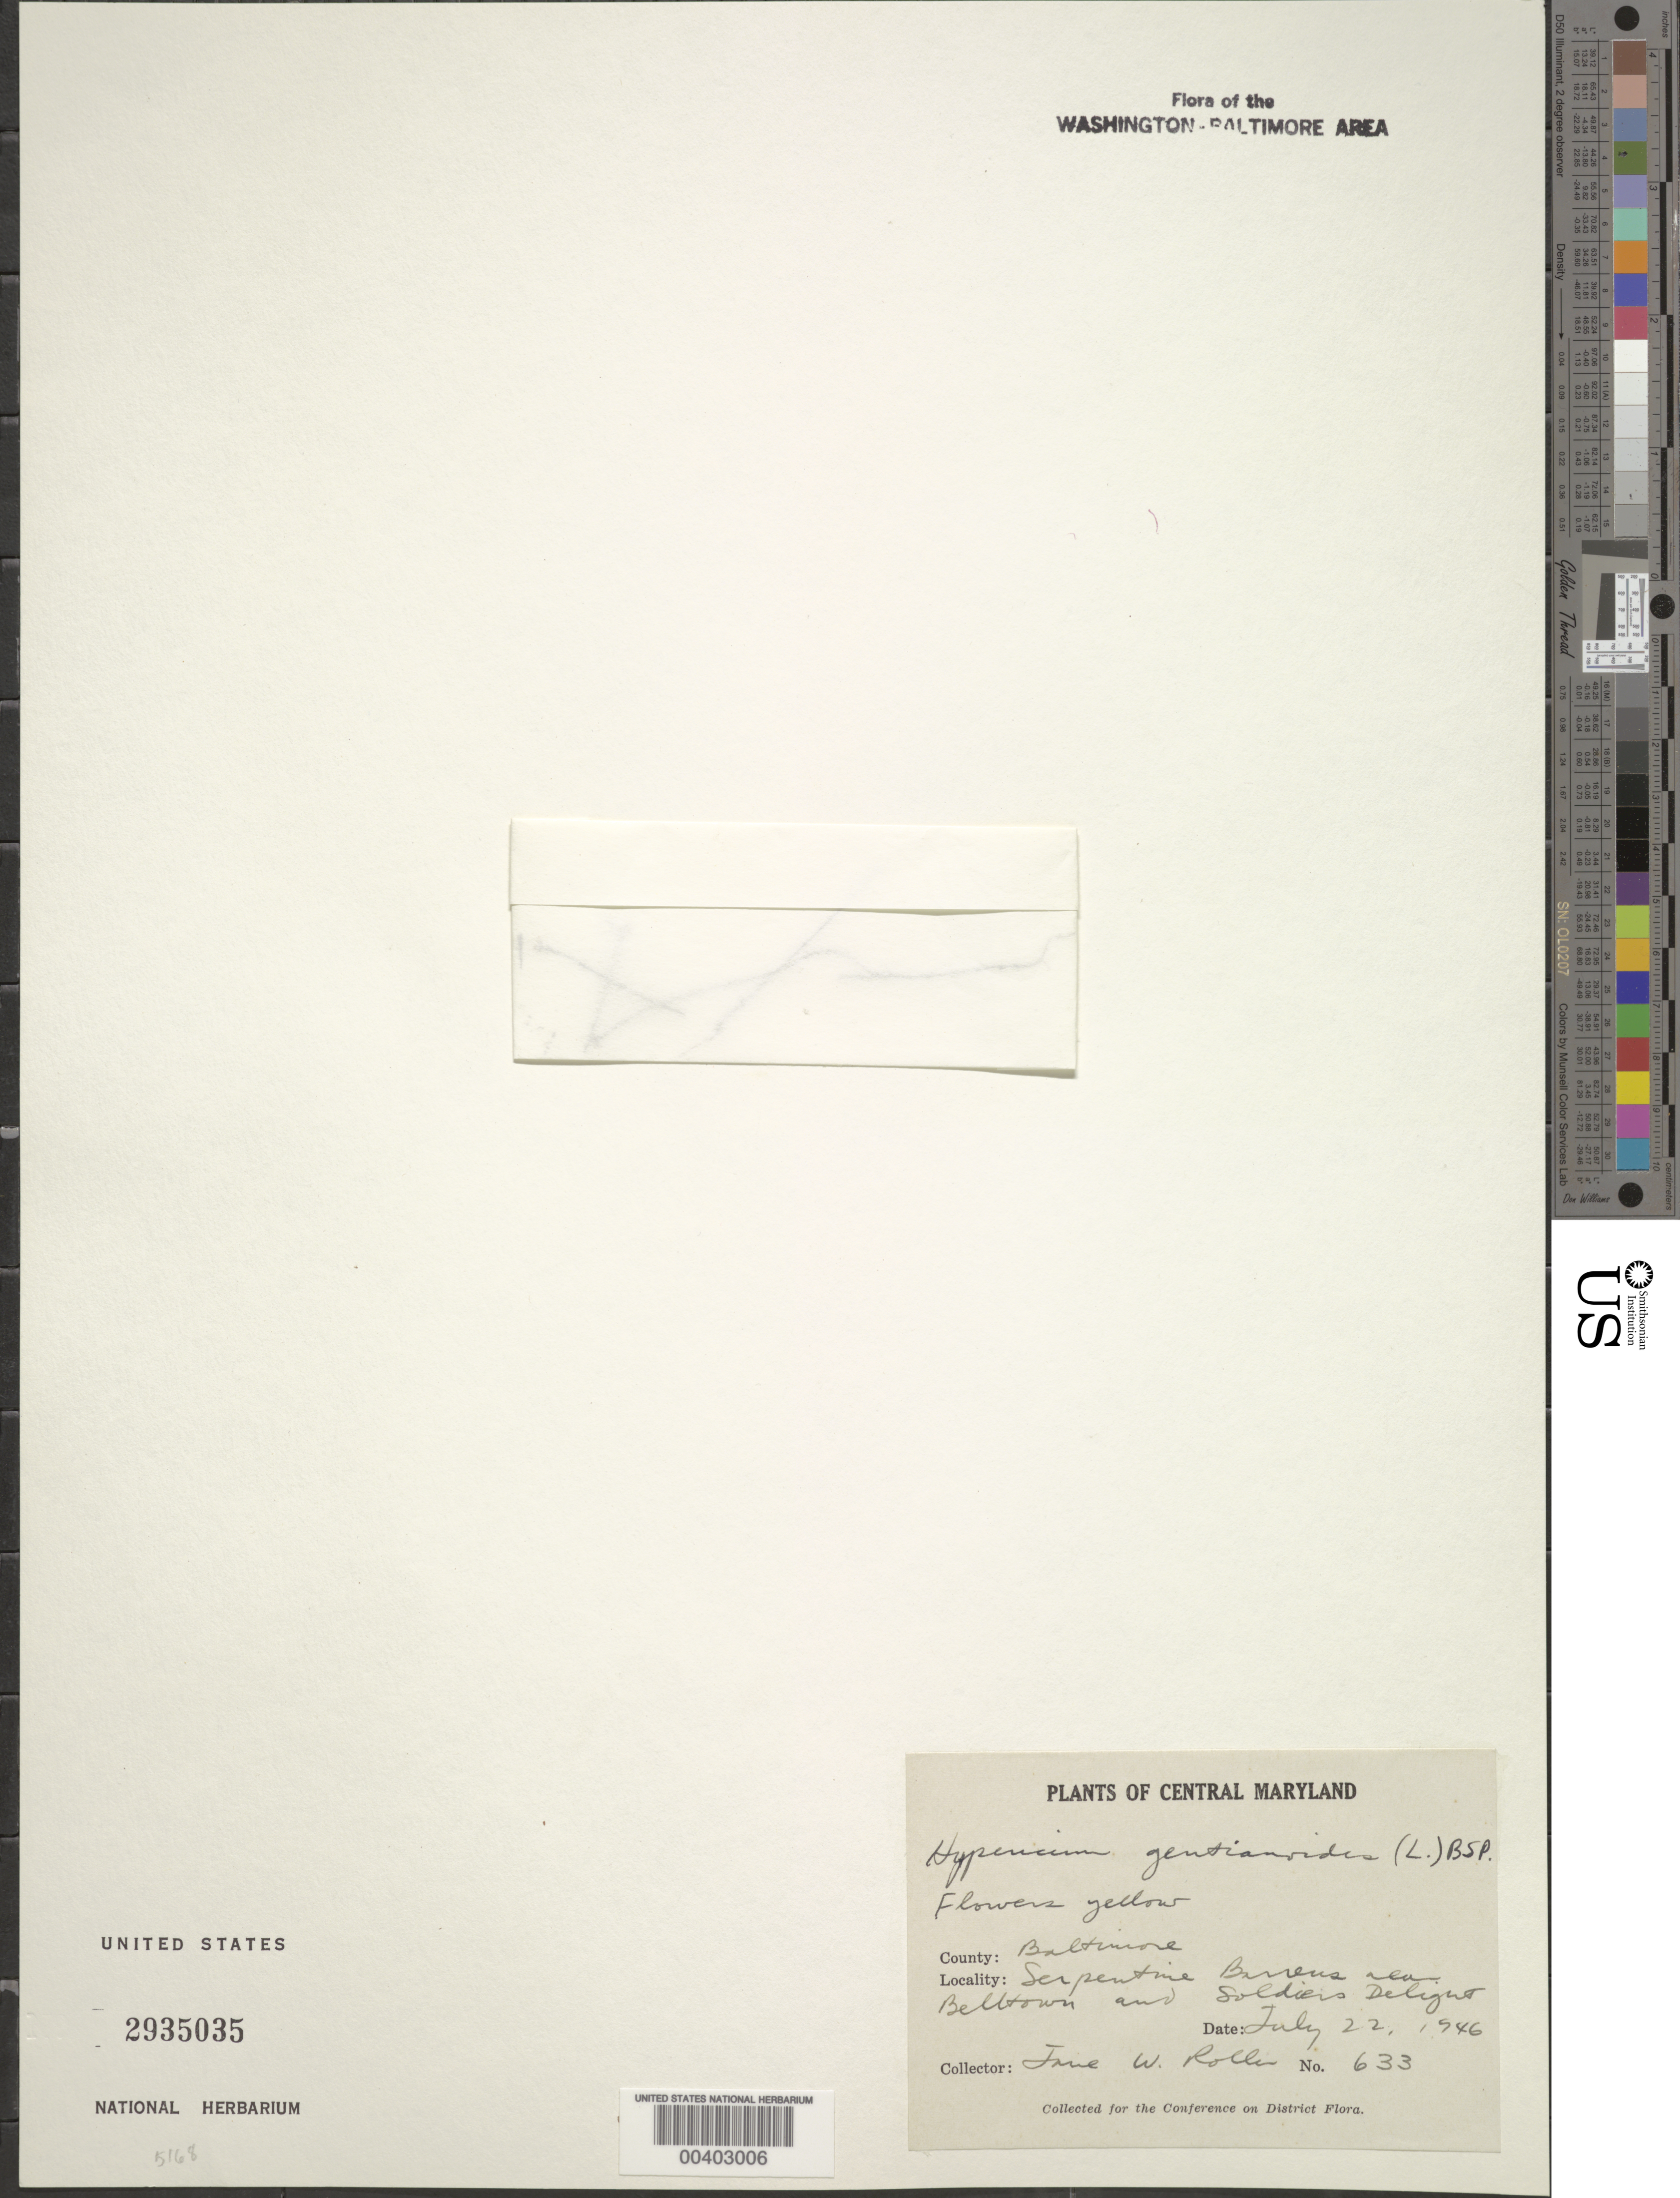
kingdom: Plantae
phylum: Tracheophyta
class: Magnoliopsida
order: Malpighiales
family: Hypericaceae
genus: Hypericum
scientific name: Hypericum gentianoides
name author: (L.) Britton, Stearns & Poggenb.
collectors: J. W. Roller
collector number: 633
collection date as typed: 22 Jul 1946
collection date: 1946-07-22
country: United States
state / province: Maryland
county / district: Baltimore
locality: Serpentine barrens, near Belltown and Soldiers Delight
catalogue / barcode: US 2935035